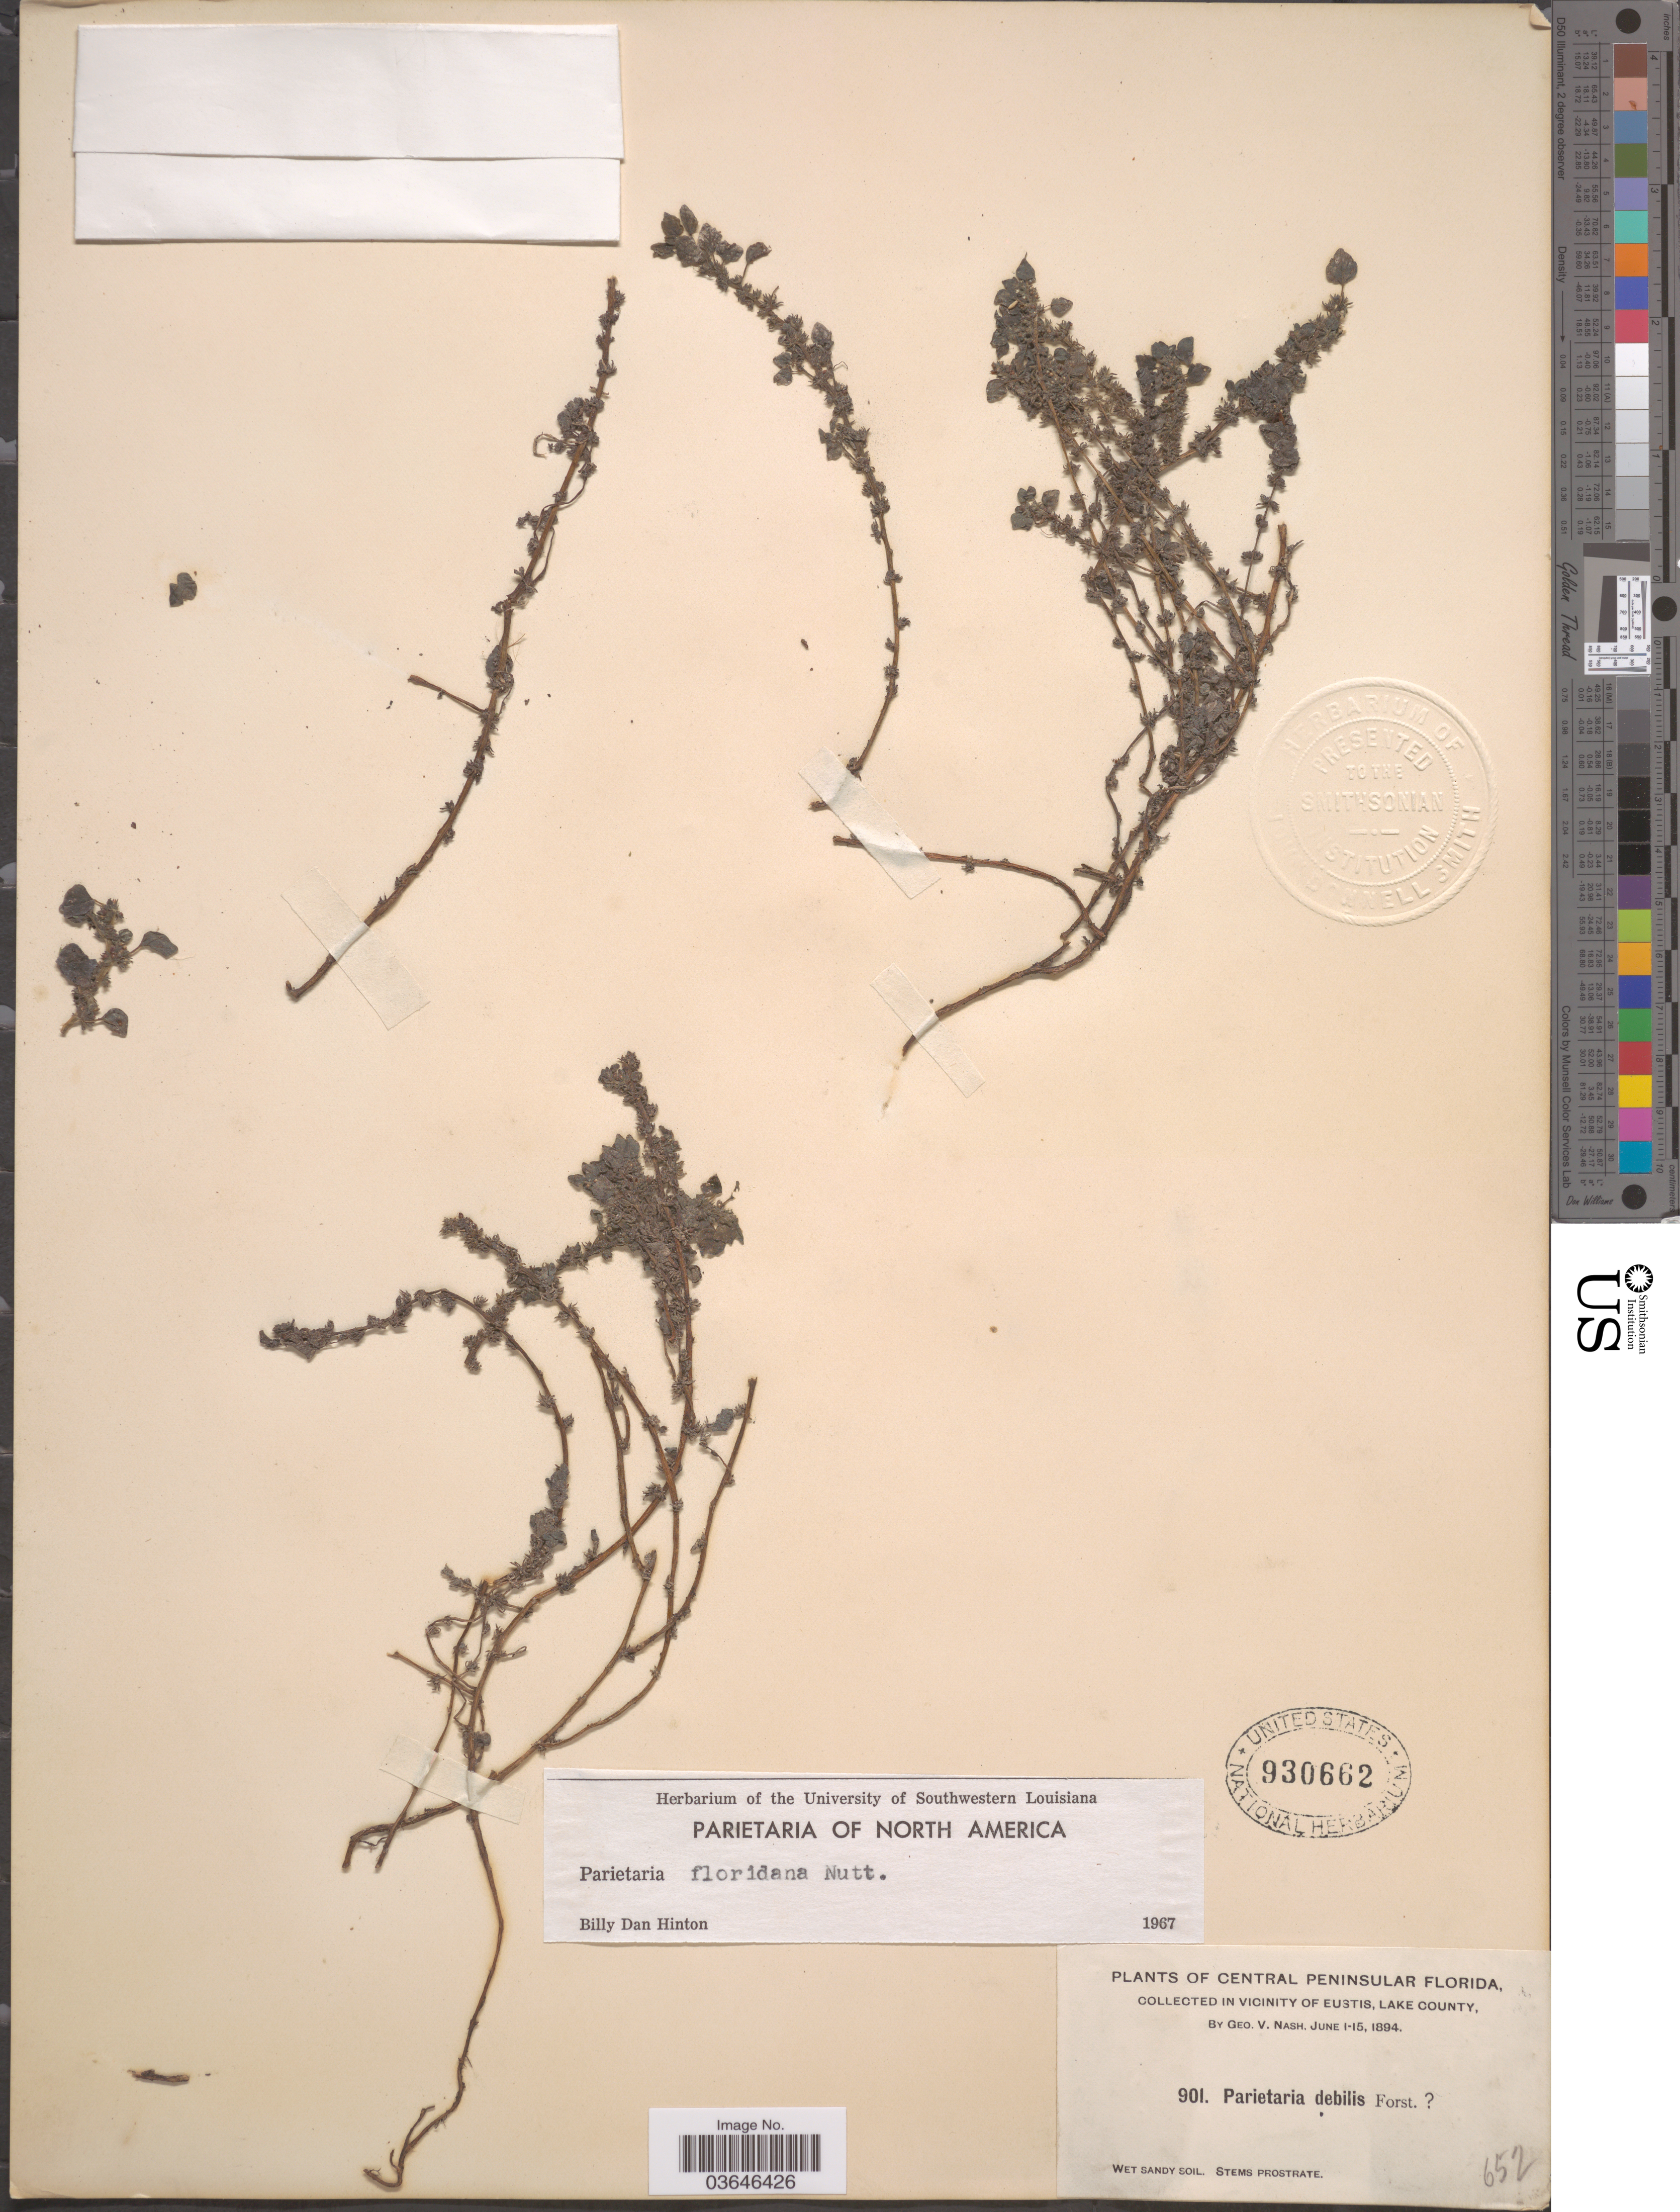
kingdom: Plantae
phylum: Tracheophyta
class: Magnoliopsida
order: Rosales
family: Urticaceae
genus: Parietaria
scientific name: Parietaria floridana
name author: Nutt.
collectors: G. V. Nash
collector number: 901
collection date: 1894-06-01/1894-06-15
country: United States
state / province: Florida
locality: Central Peninsular Florida, In Vicinity of Eustis, Lake County.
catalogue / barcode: US 930662